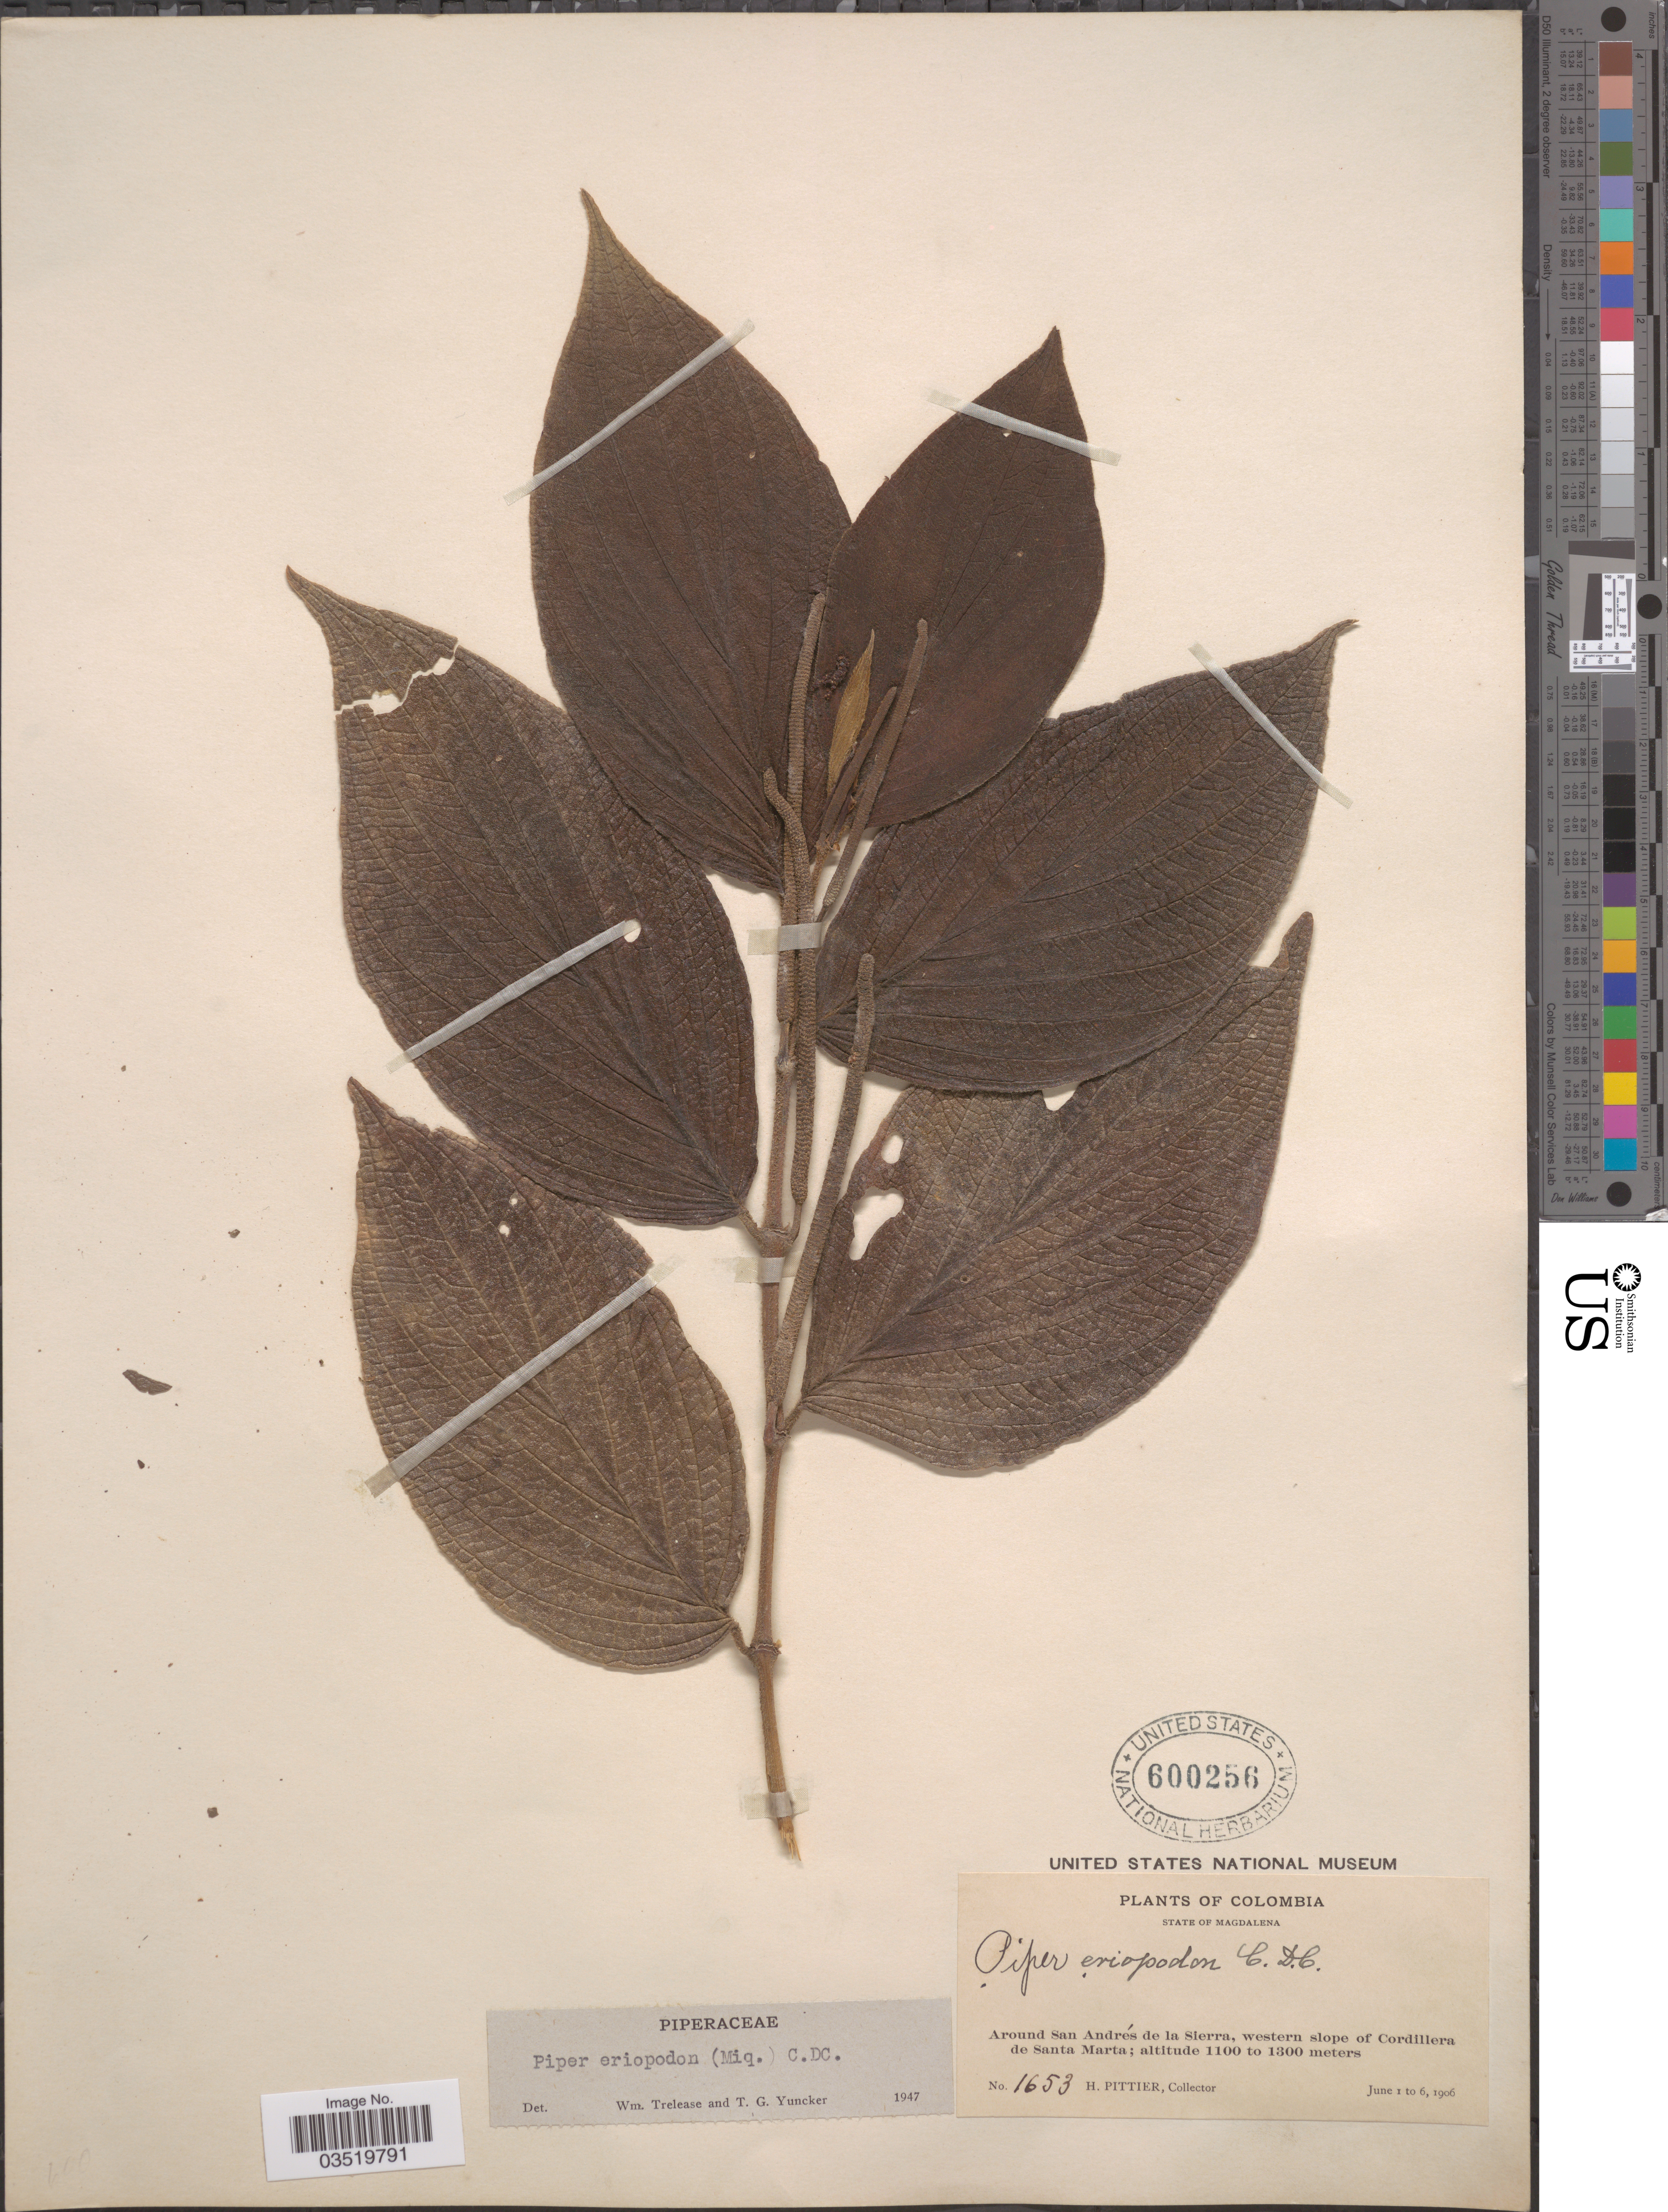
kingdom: Plantae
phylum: Tracheophyta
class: Magnoliopsida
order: Piperales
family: Piperaceae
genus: Piper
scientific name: Piper eriopodon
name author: C. DC.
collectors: H. F. Pittier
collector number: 1653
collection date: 1906-06-01/1906-06-06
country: Colombia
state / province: Magdalena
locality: Around San Andrés de la Sierra, western slope of Cordillera de Santa Marta.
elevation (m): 1100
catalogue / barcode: US 600256